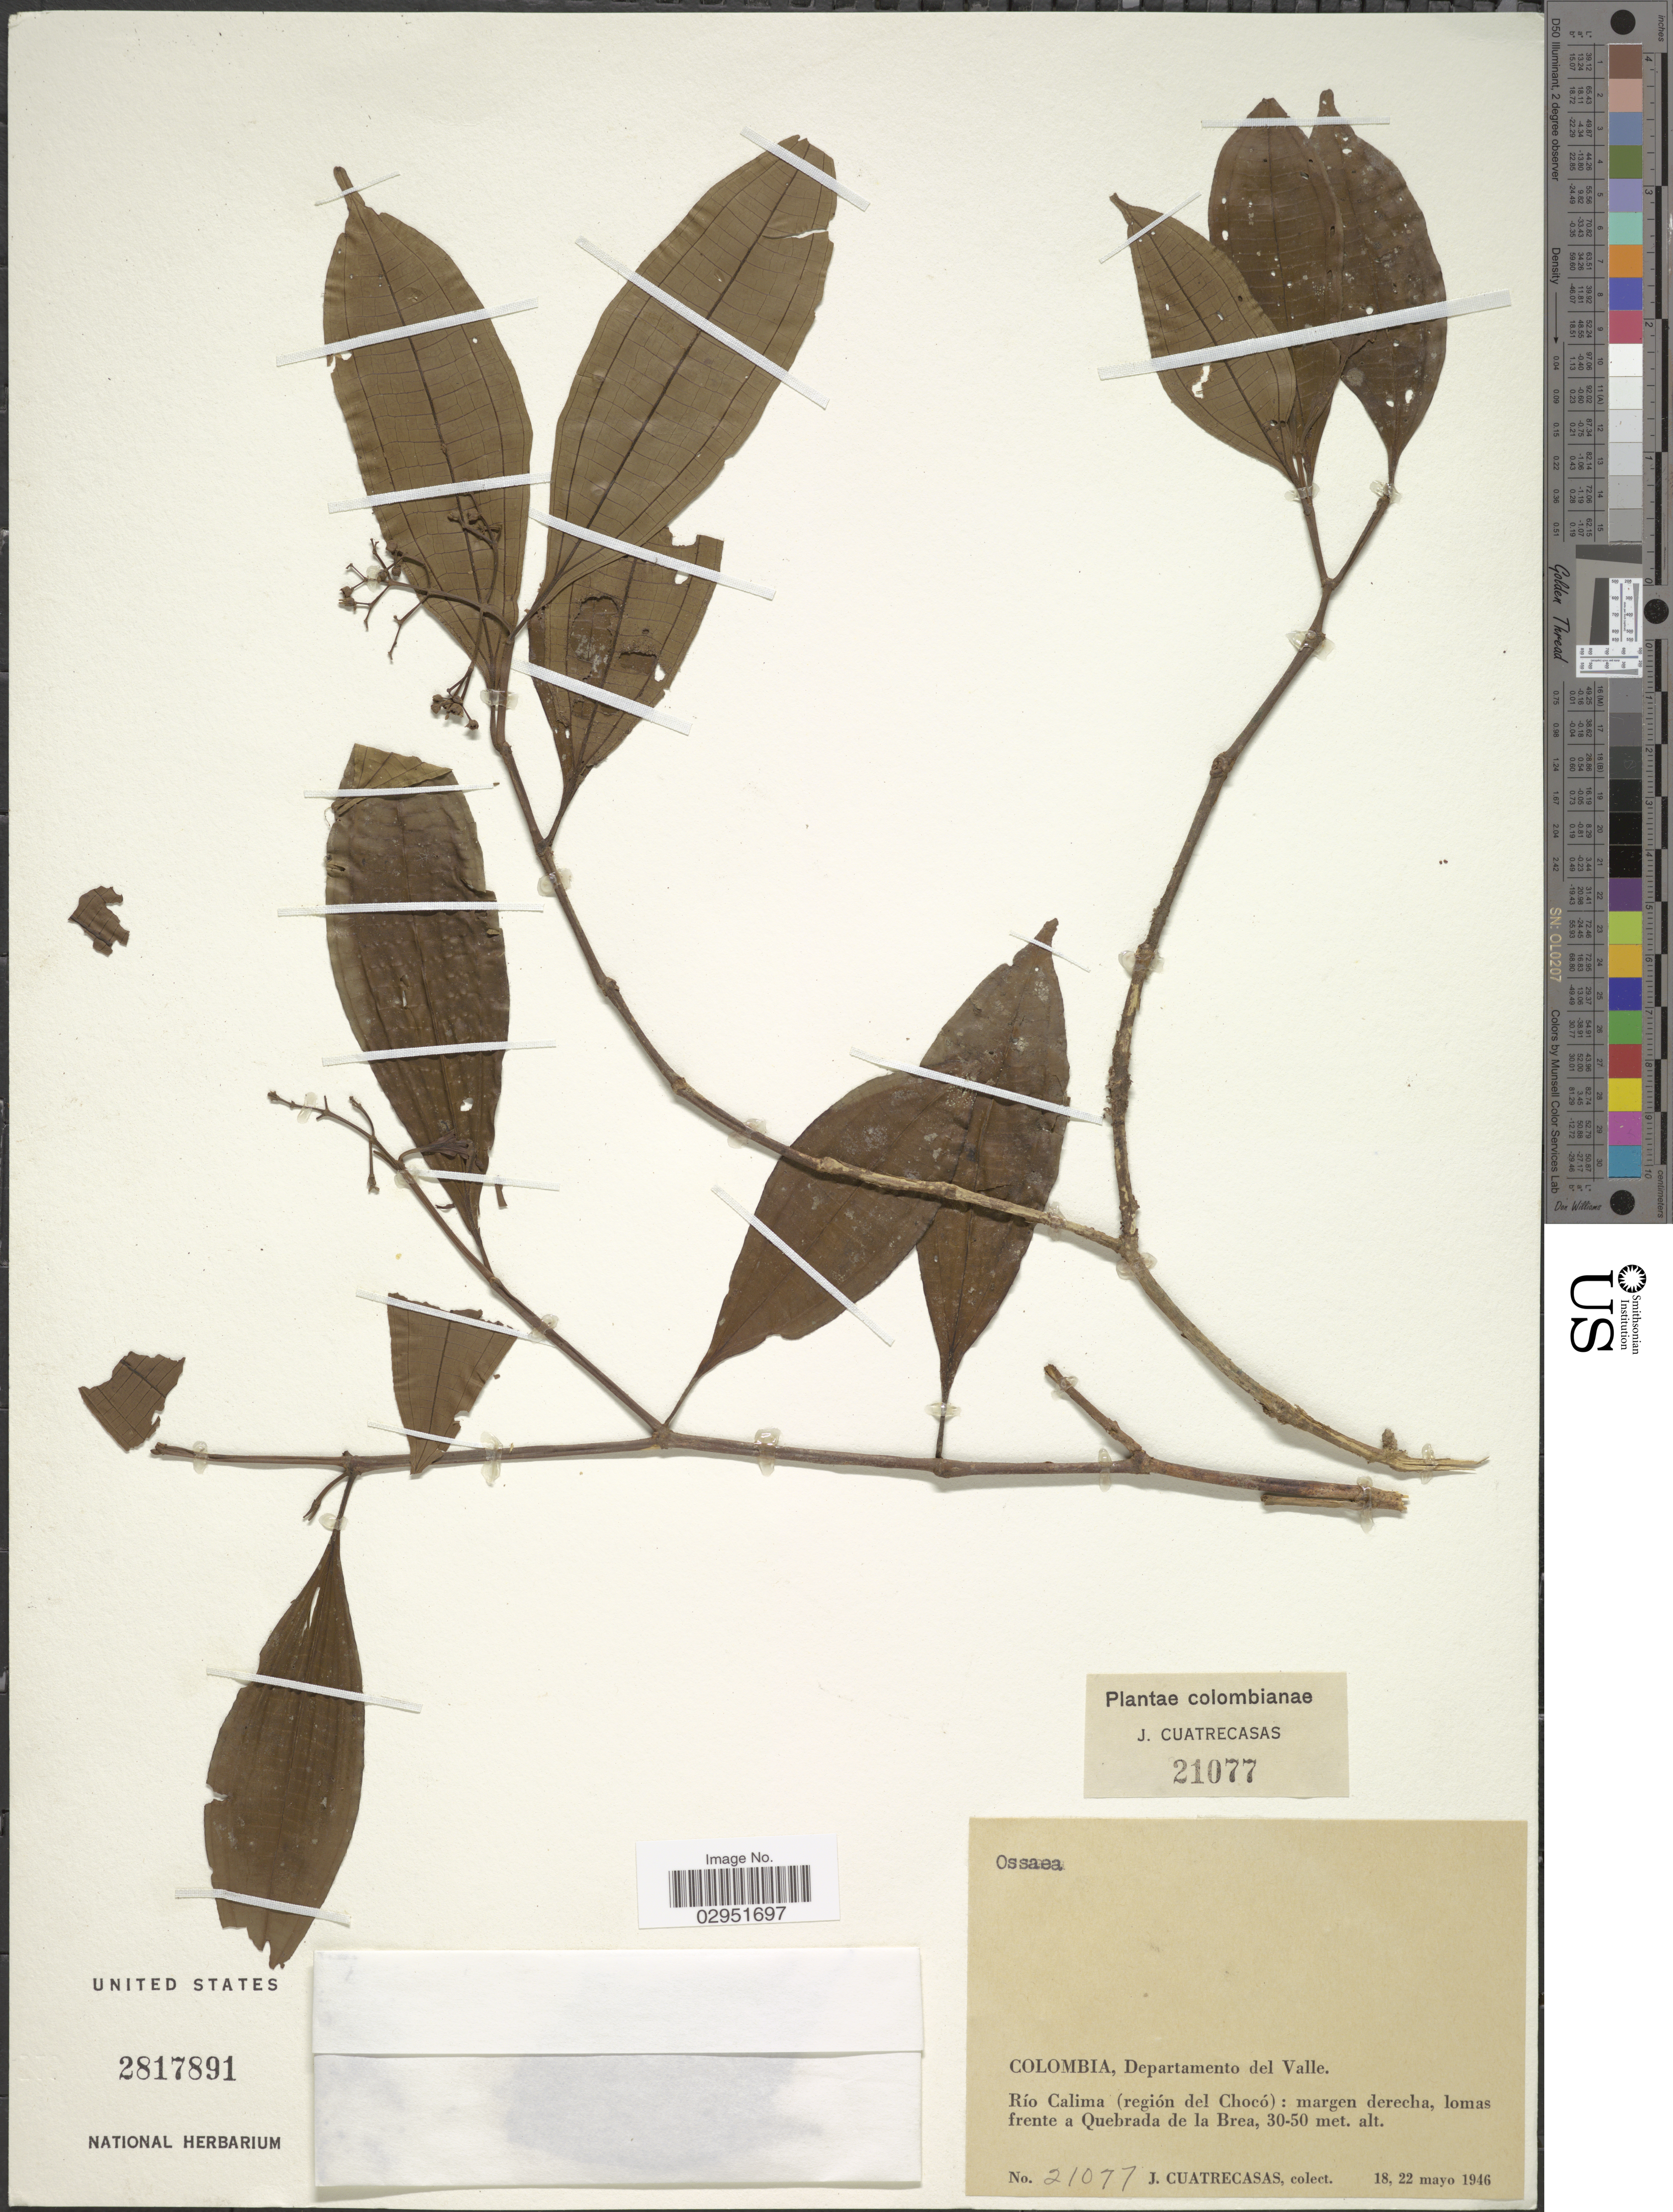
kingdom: Plantae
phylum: Tracheophyta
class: Magnoliopsida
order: Myrtales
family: Melastomataceae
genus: Ossaea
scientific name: Ossaea sp.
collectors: J. Cuatrecasas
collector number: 21077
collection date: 1946-05-18/1946-05-22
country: Colombia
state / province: Valle del Cauca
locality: Departamento del Valle. Río Calima (región del Chocó): margen derecha, lomas frente a Quebrada de la Brea.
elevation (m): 30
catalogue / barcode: US 2817891